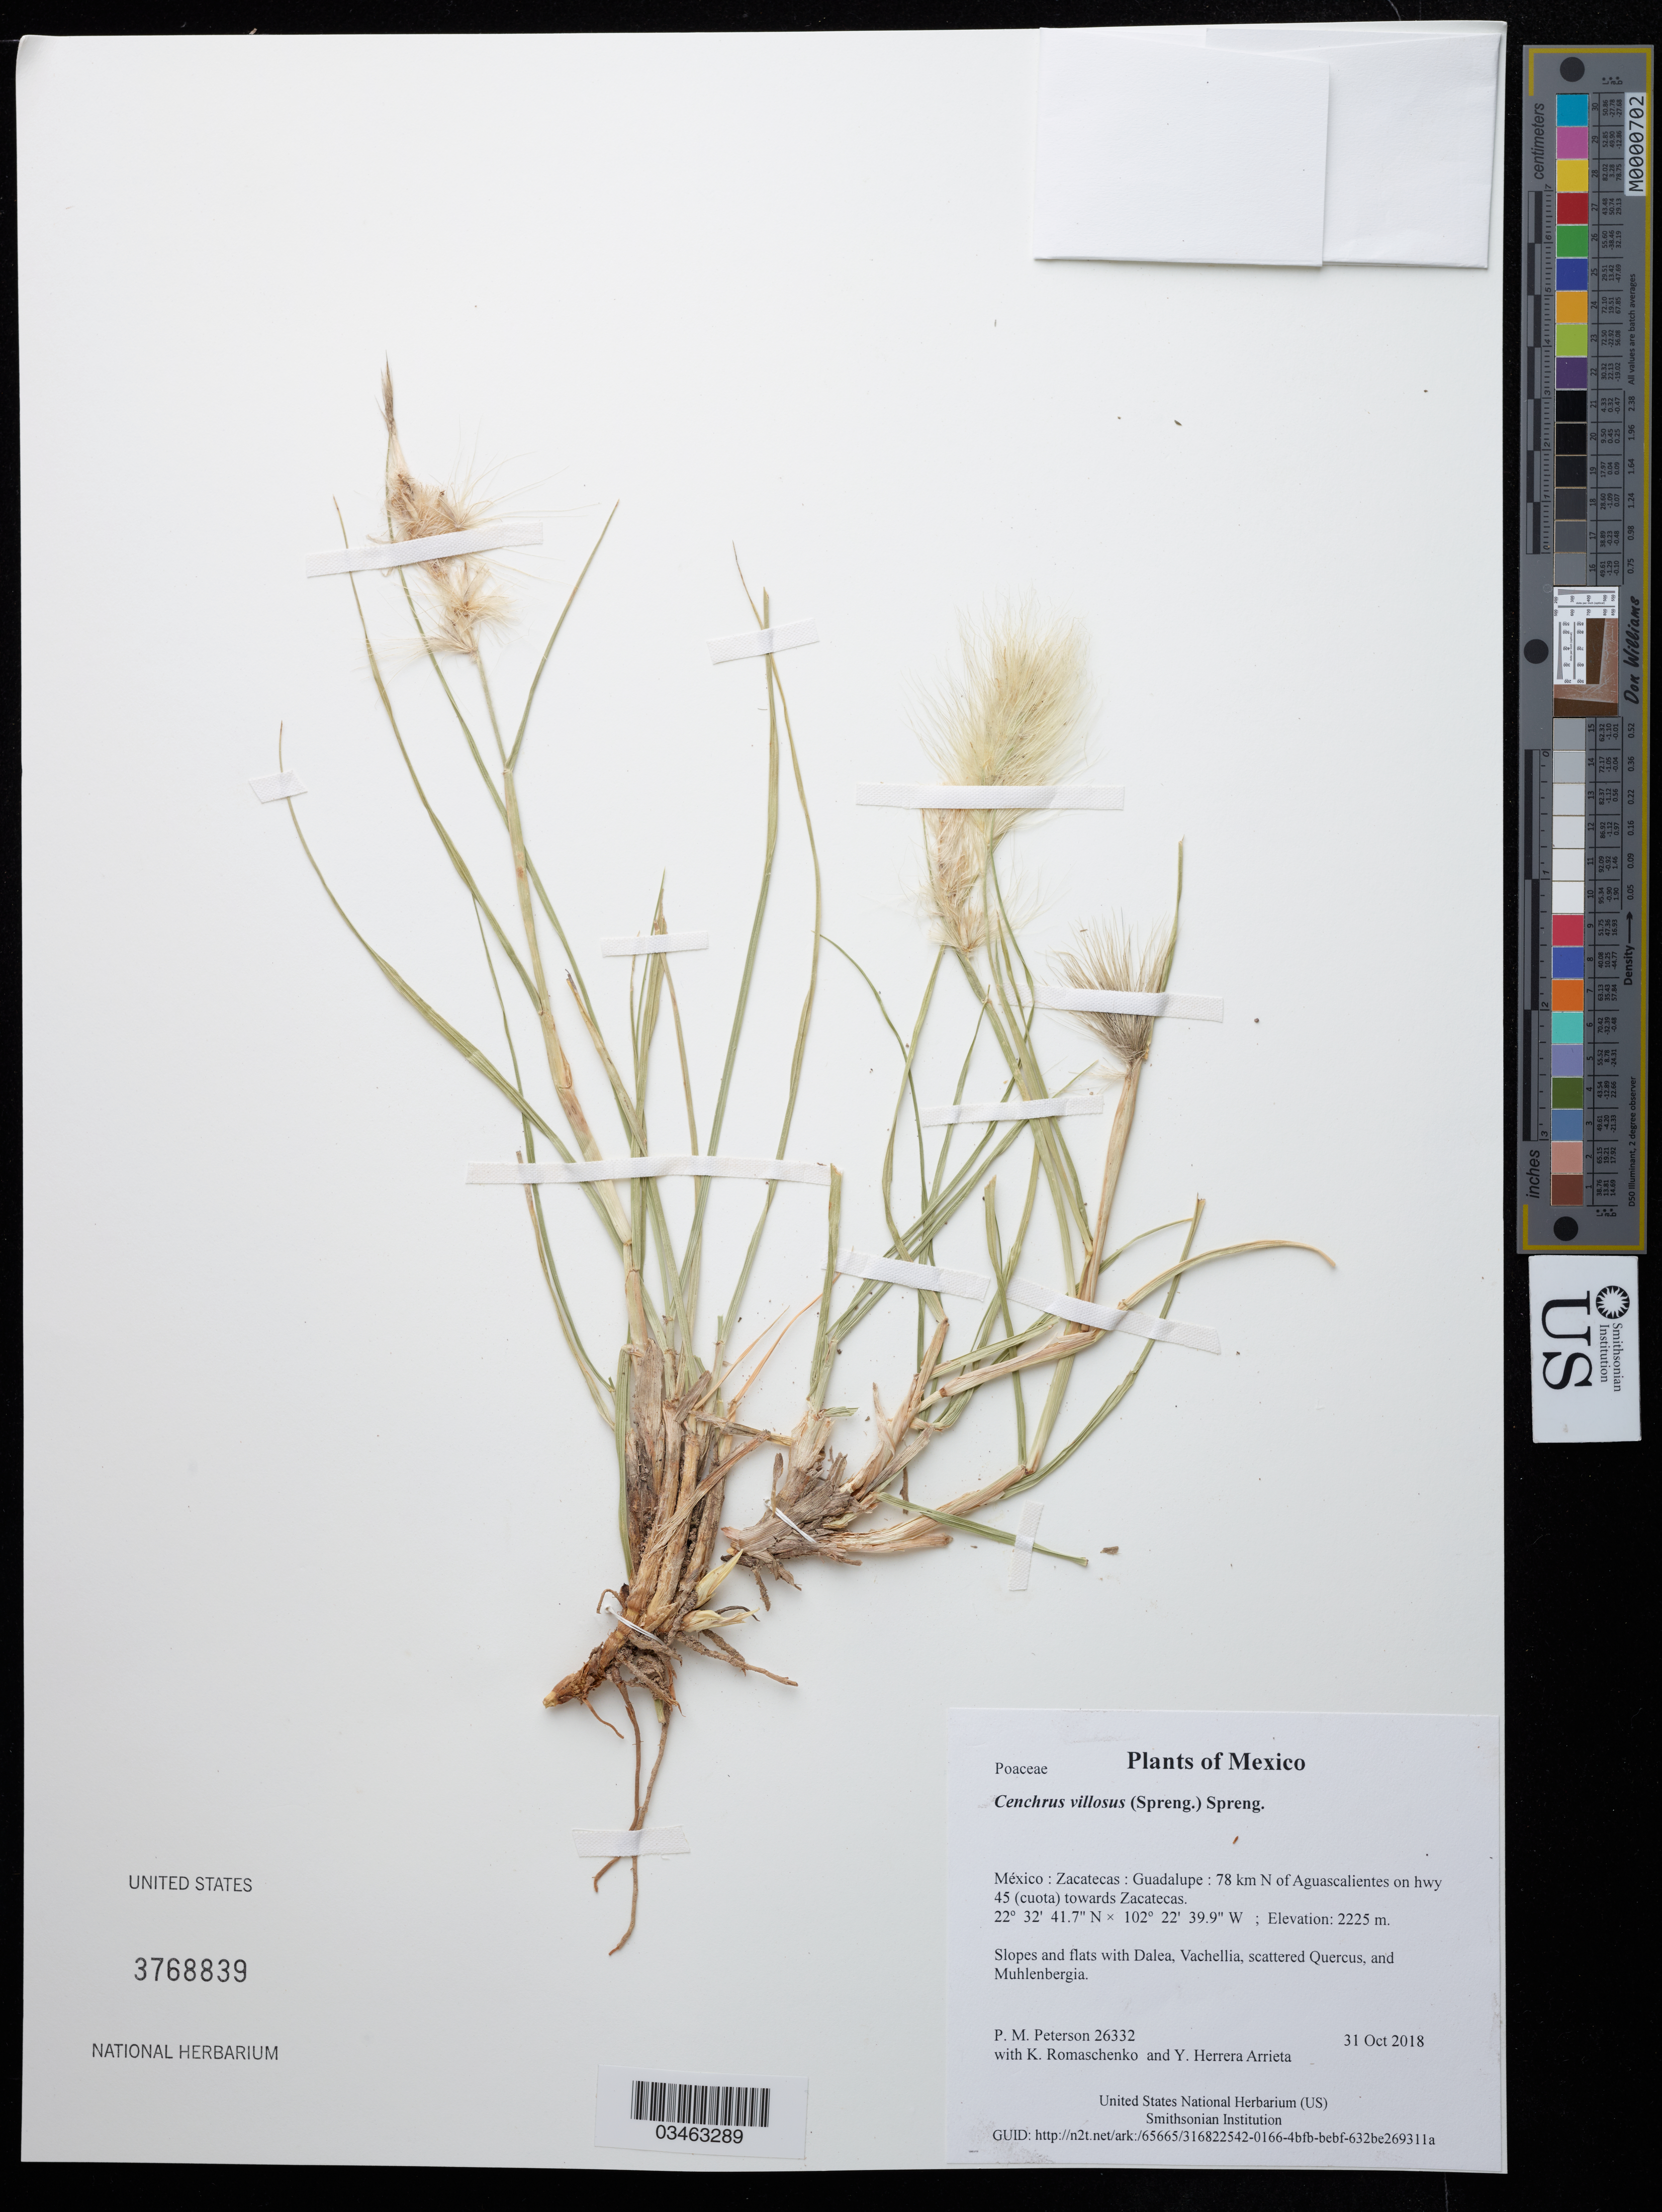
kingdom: Plantae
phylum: Tracheophyta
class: Liliopsida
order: Poales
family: Poaceae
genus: Cenchrus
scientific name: Cenchrus villosus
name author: (Spreng.) Spreng.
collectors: P. M. Peterson, K. Romaschenko & Y. Herrera Arrieta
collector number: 26332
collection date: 2018-10-31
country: México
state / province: Zacatecas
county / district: Guadalupe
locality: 78 km N of Aguascalientes on hwy 45 (cuota) towards Zacatecas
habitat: Slopes and flats with Dalea, Vachellia, scattered Quercus, and Muhlenbergia.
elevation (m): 2225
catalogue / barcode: US 3768839